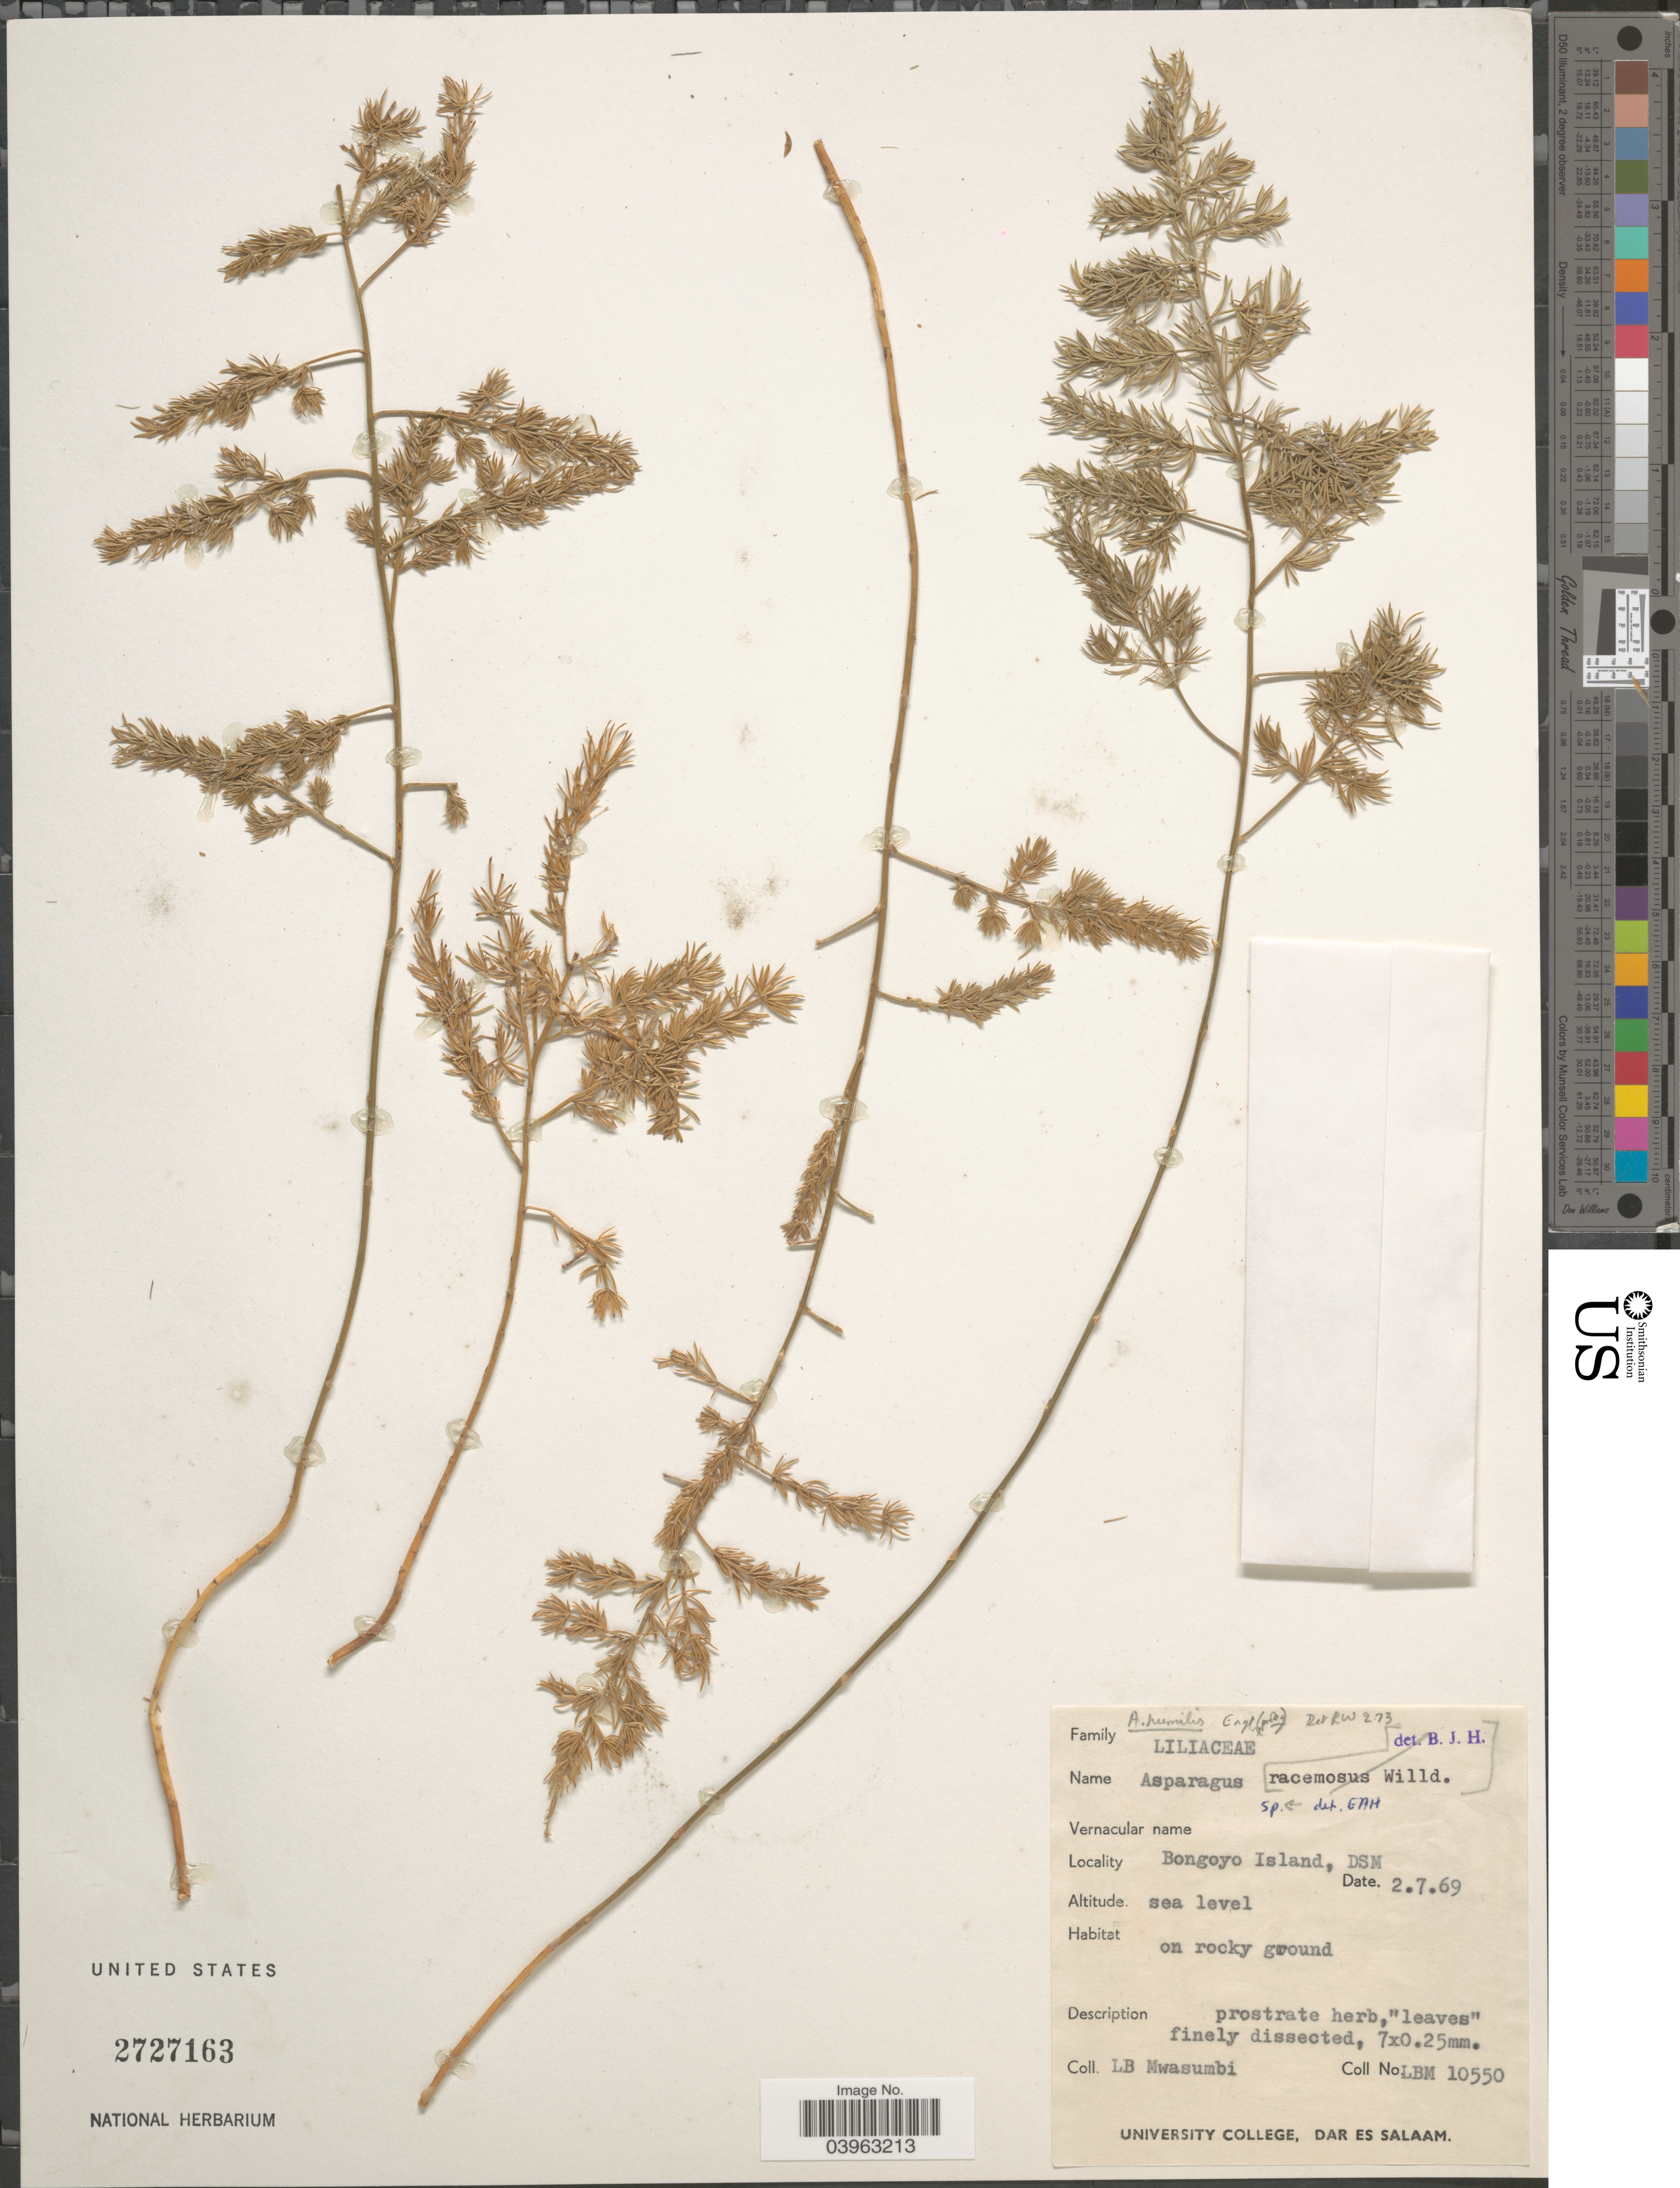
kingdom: Plantae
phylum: Tracheophyta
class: Liliopsida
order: Asparagales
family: Asparagaceae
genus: Asparagus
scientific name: Asparagus humilis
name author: Engl.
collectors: L. Mwasumbi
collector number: LBM10550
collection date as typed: Transcribed d/m/y: 2/7/69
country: Tanzania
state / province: Dar es Salaam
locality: Bongoyo Island, DSM.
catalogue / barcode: US 2727163